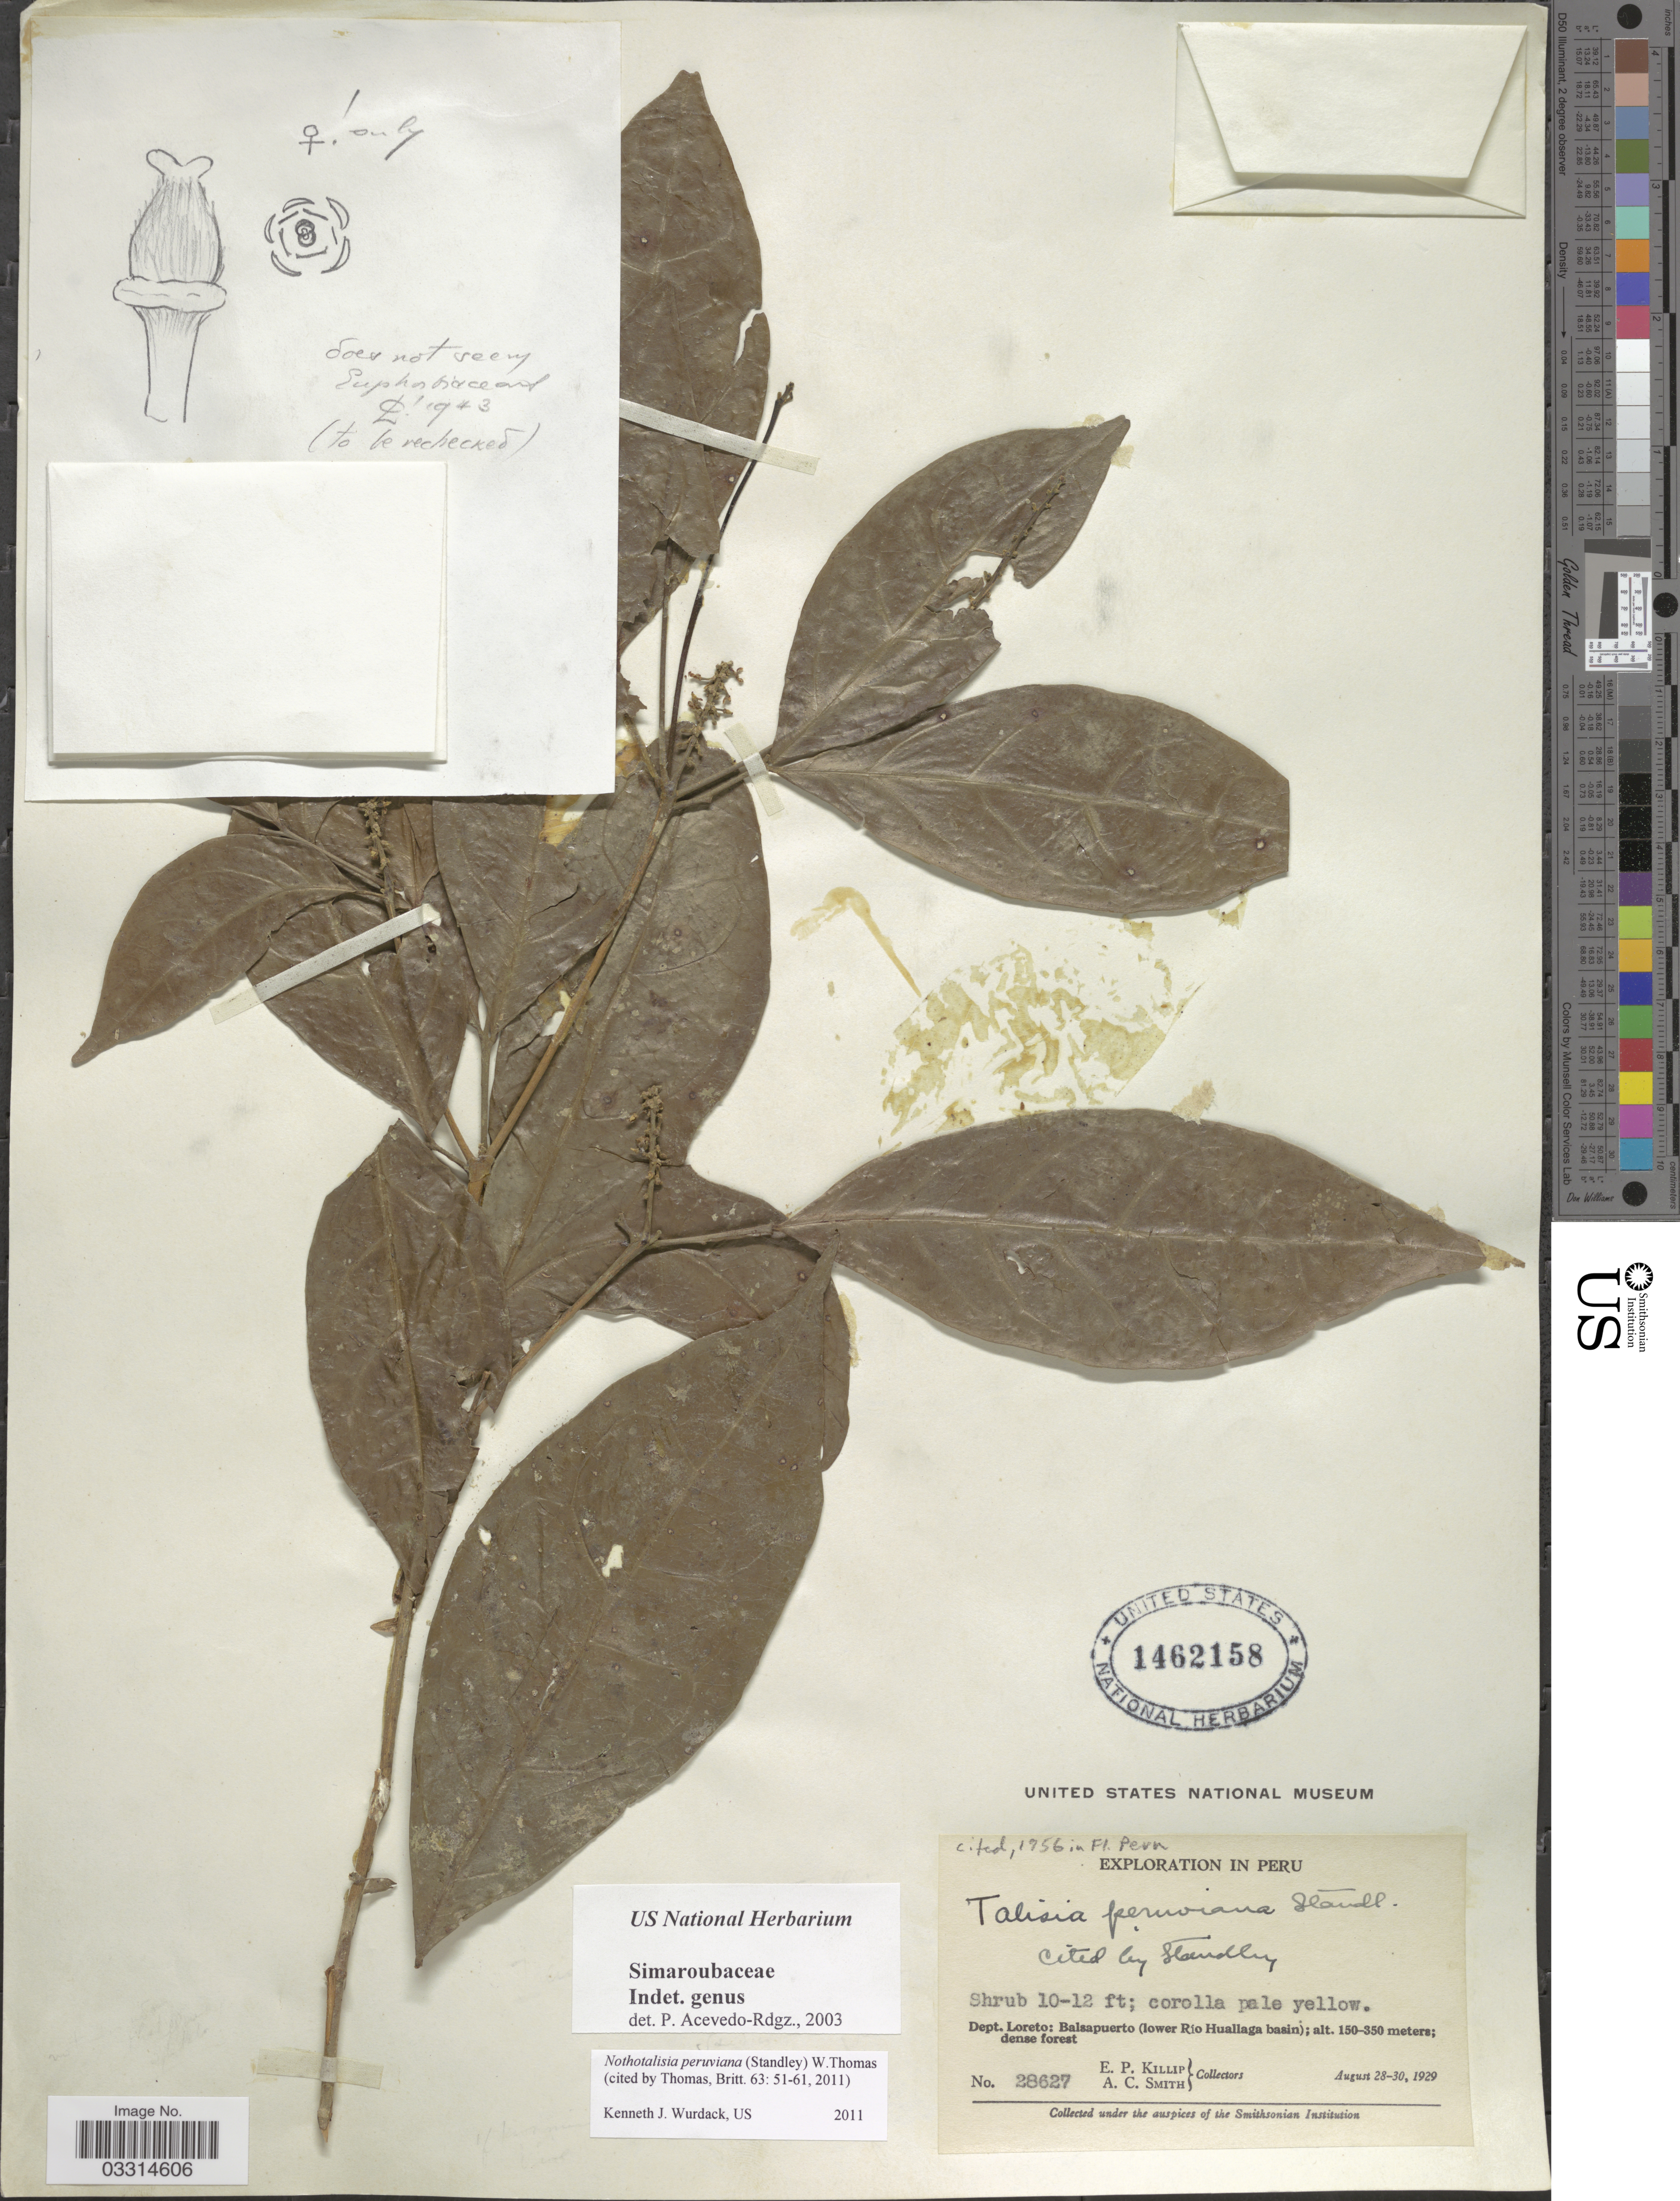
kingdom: Plantae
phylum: Tracheophyta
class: Magnoliopsida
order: Picramniales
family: Picramniaceae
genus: Nothotalisia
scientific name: Nothotalisia peruviana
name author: (Standl.) W.W. Thomas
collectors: E. P. Killip & A. C. Smith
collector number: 28627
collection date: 1929-08-28/1929-08-30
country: Peru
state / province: Loreto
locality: Dept. Loreto: Balsapuerto (lower Río Huallaga basin).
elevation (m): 150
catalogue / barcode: US 1462158